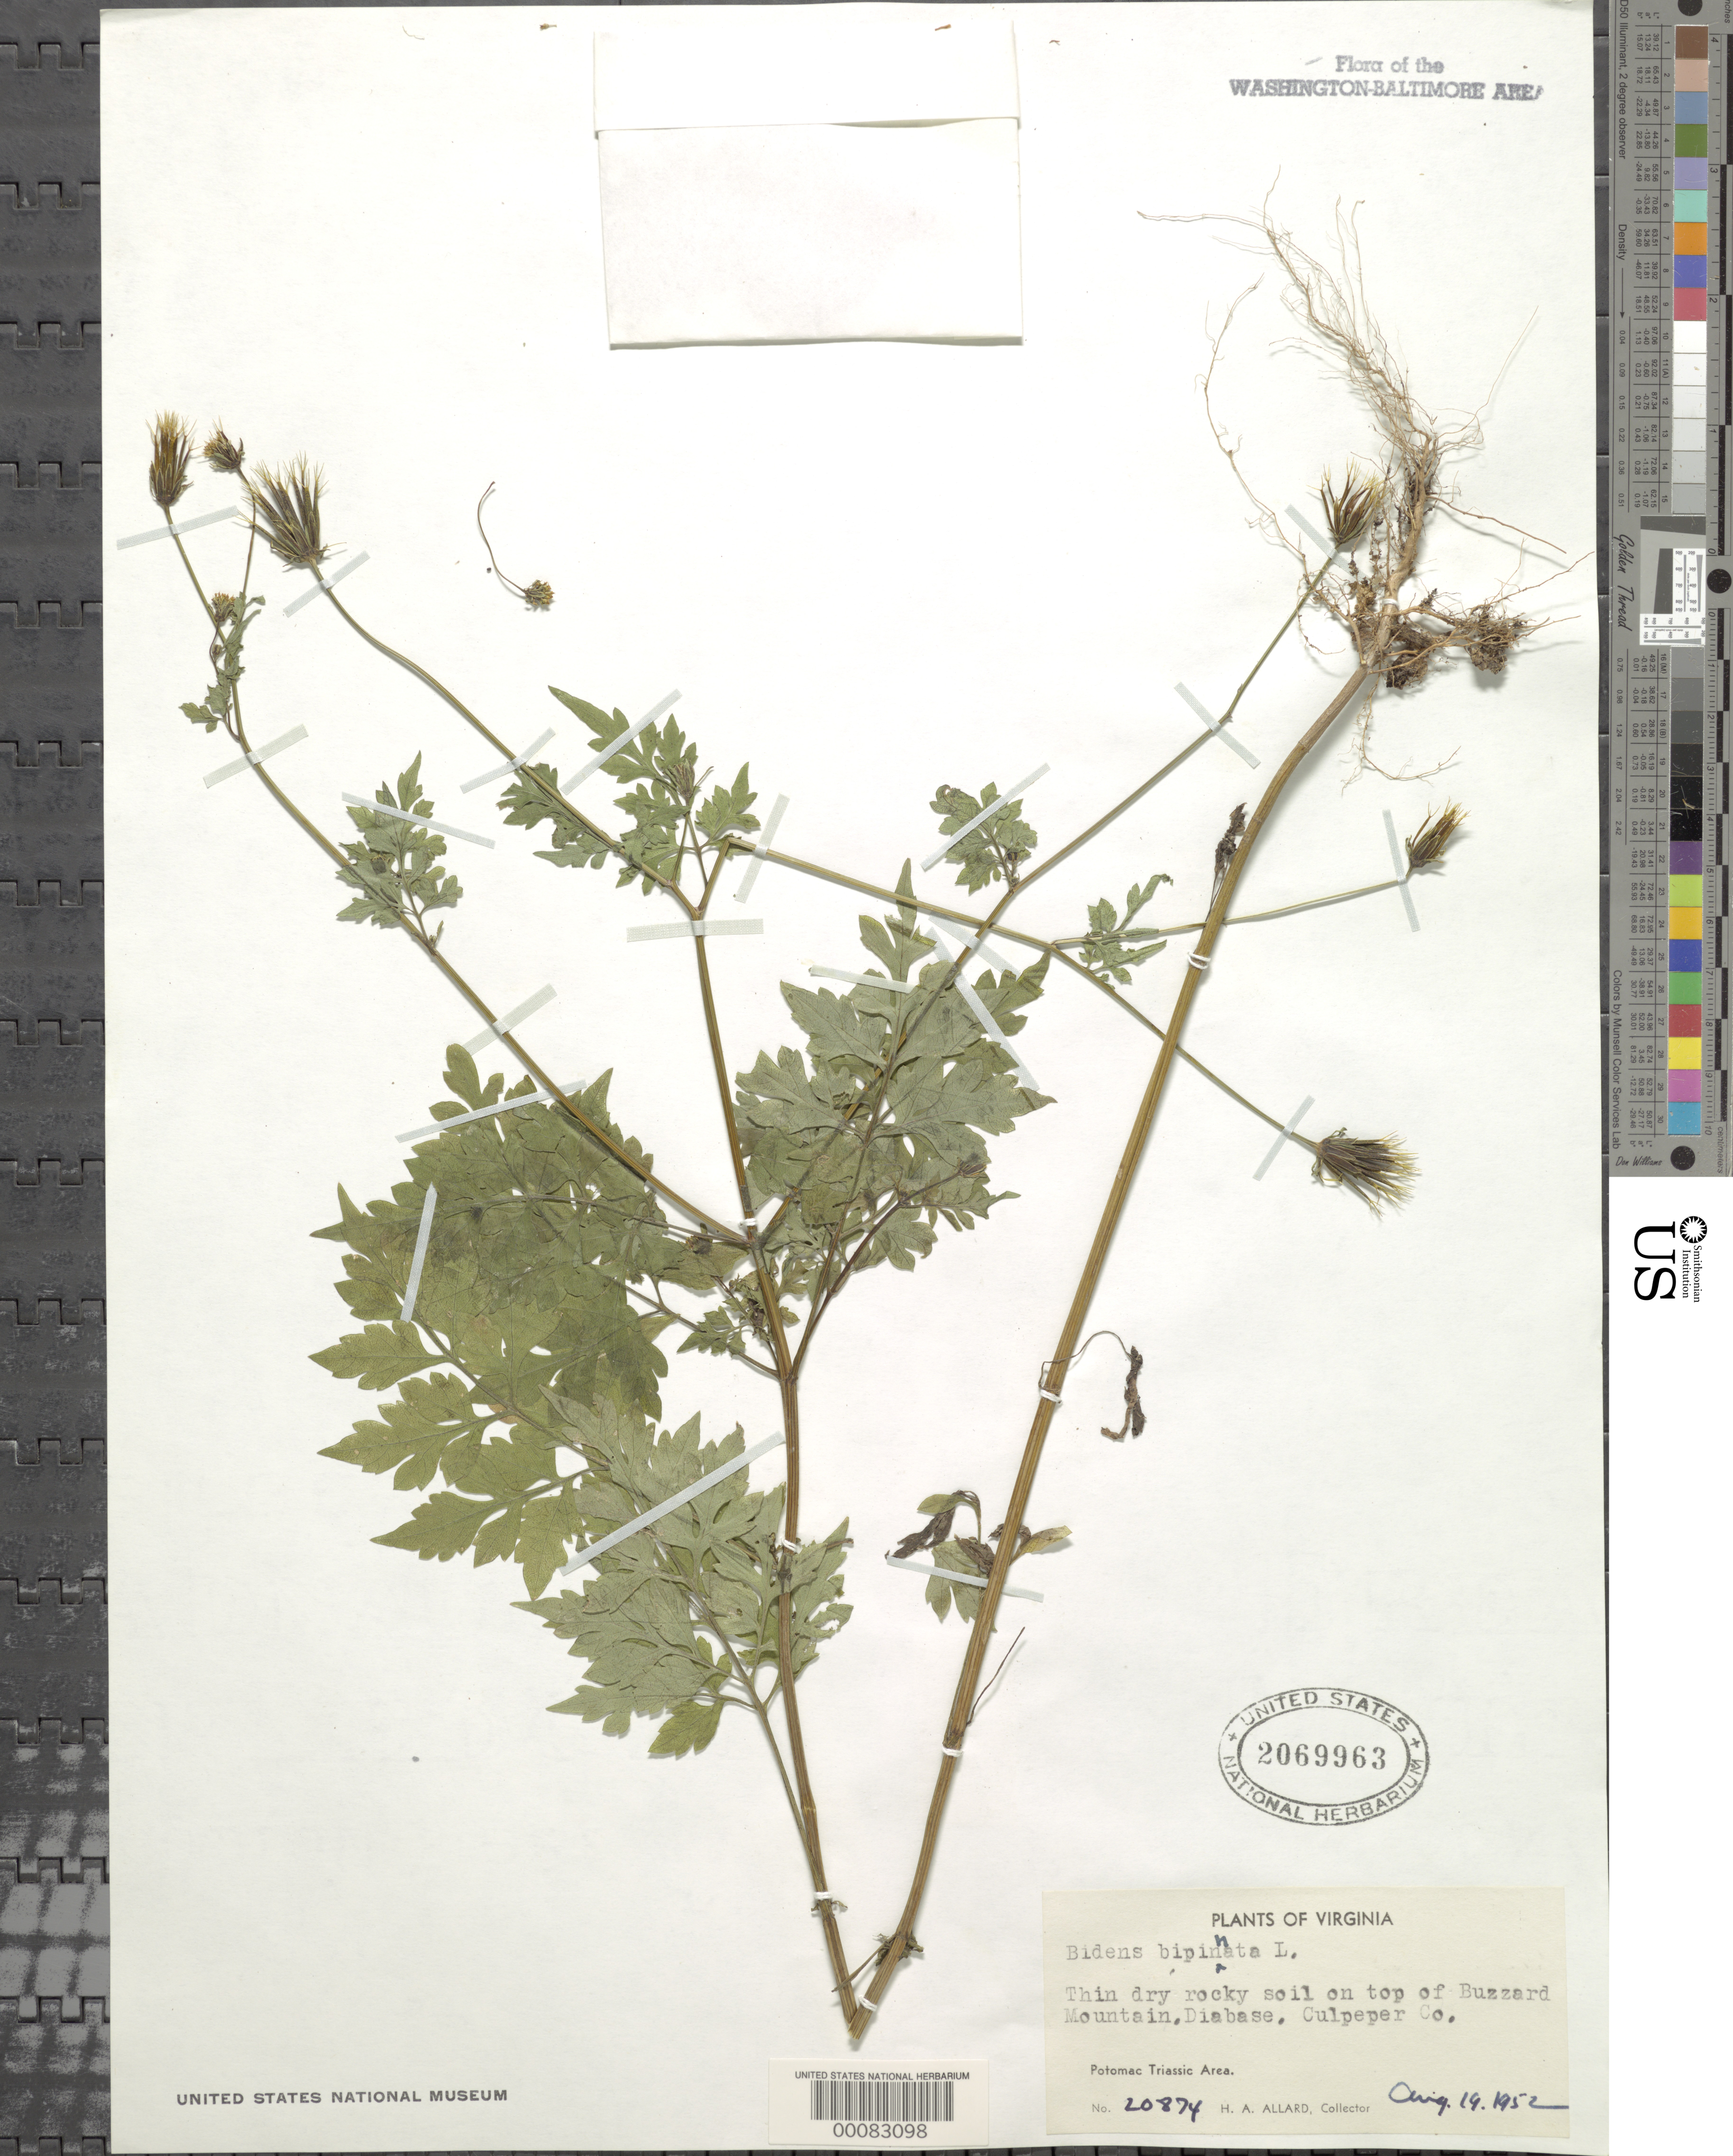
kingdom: Plantae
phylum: Tracheophyta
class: Magnoliopsida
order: Asterales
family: Asteraceae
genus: Bidens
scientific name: Bidens bipinnata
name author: L.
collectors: H. A. Allard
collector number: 20874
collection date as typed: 19 Aug 1952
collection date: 1952-08-19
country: United States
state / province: Virginia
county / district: Culpeper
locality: Buzzard Mountain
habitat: Tin dry rocky soil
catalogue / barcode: US 2069963